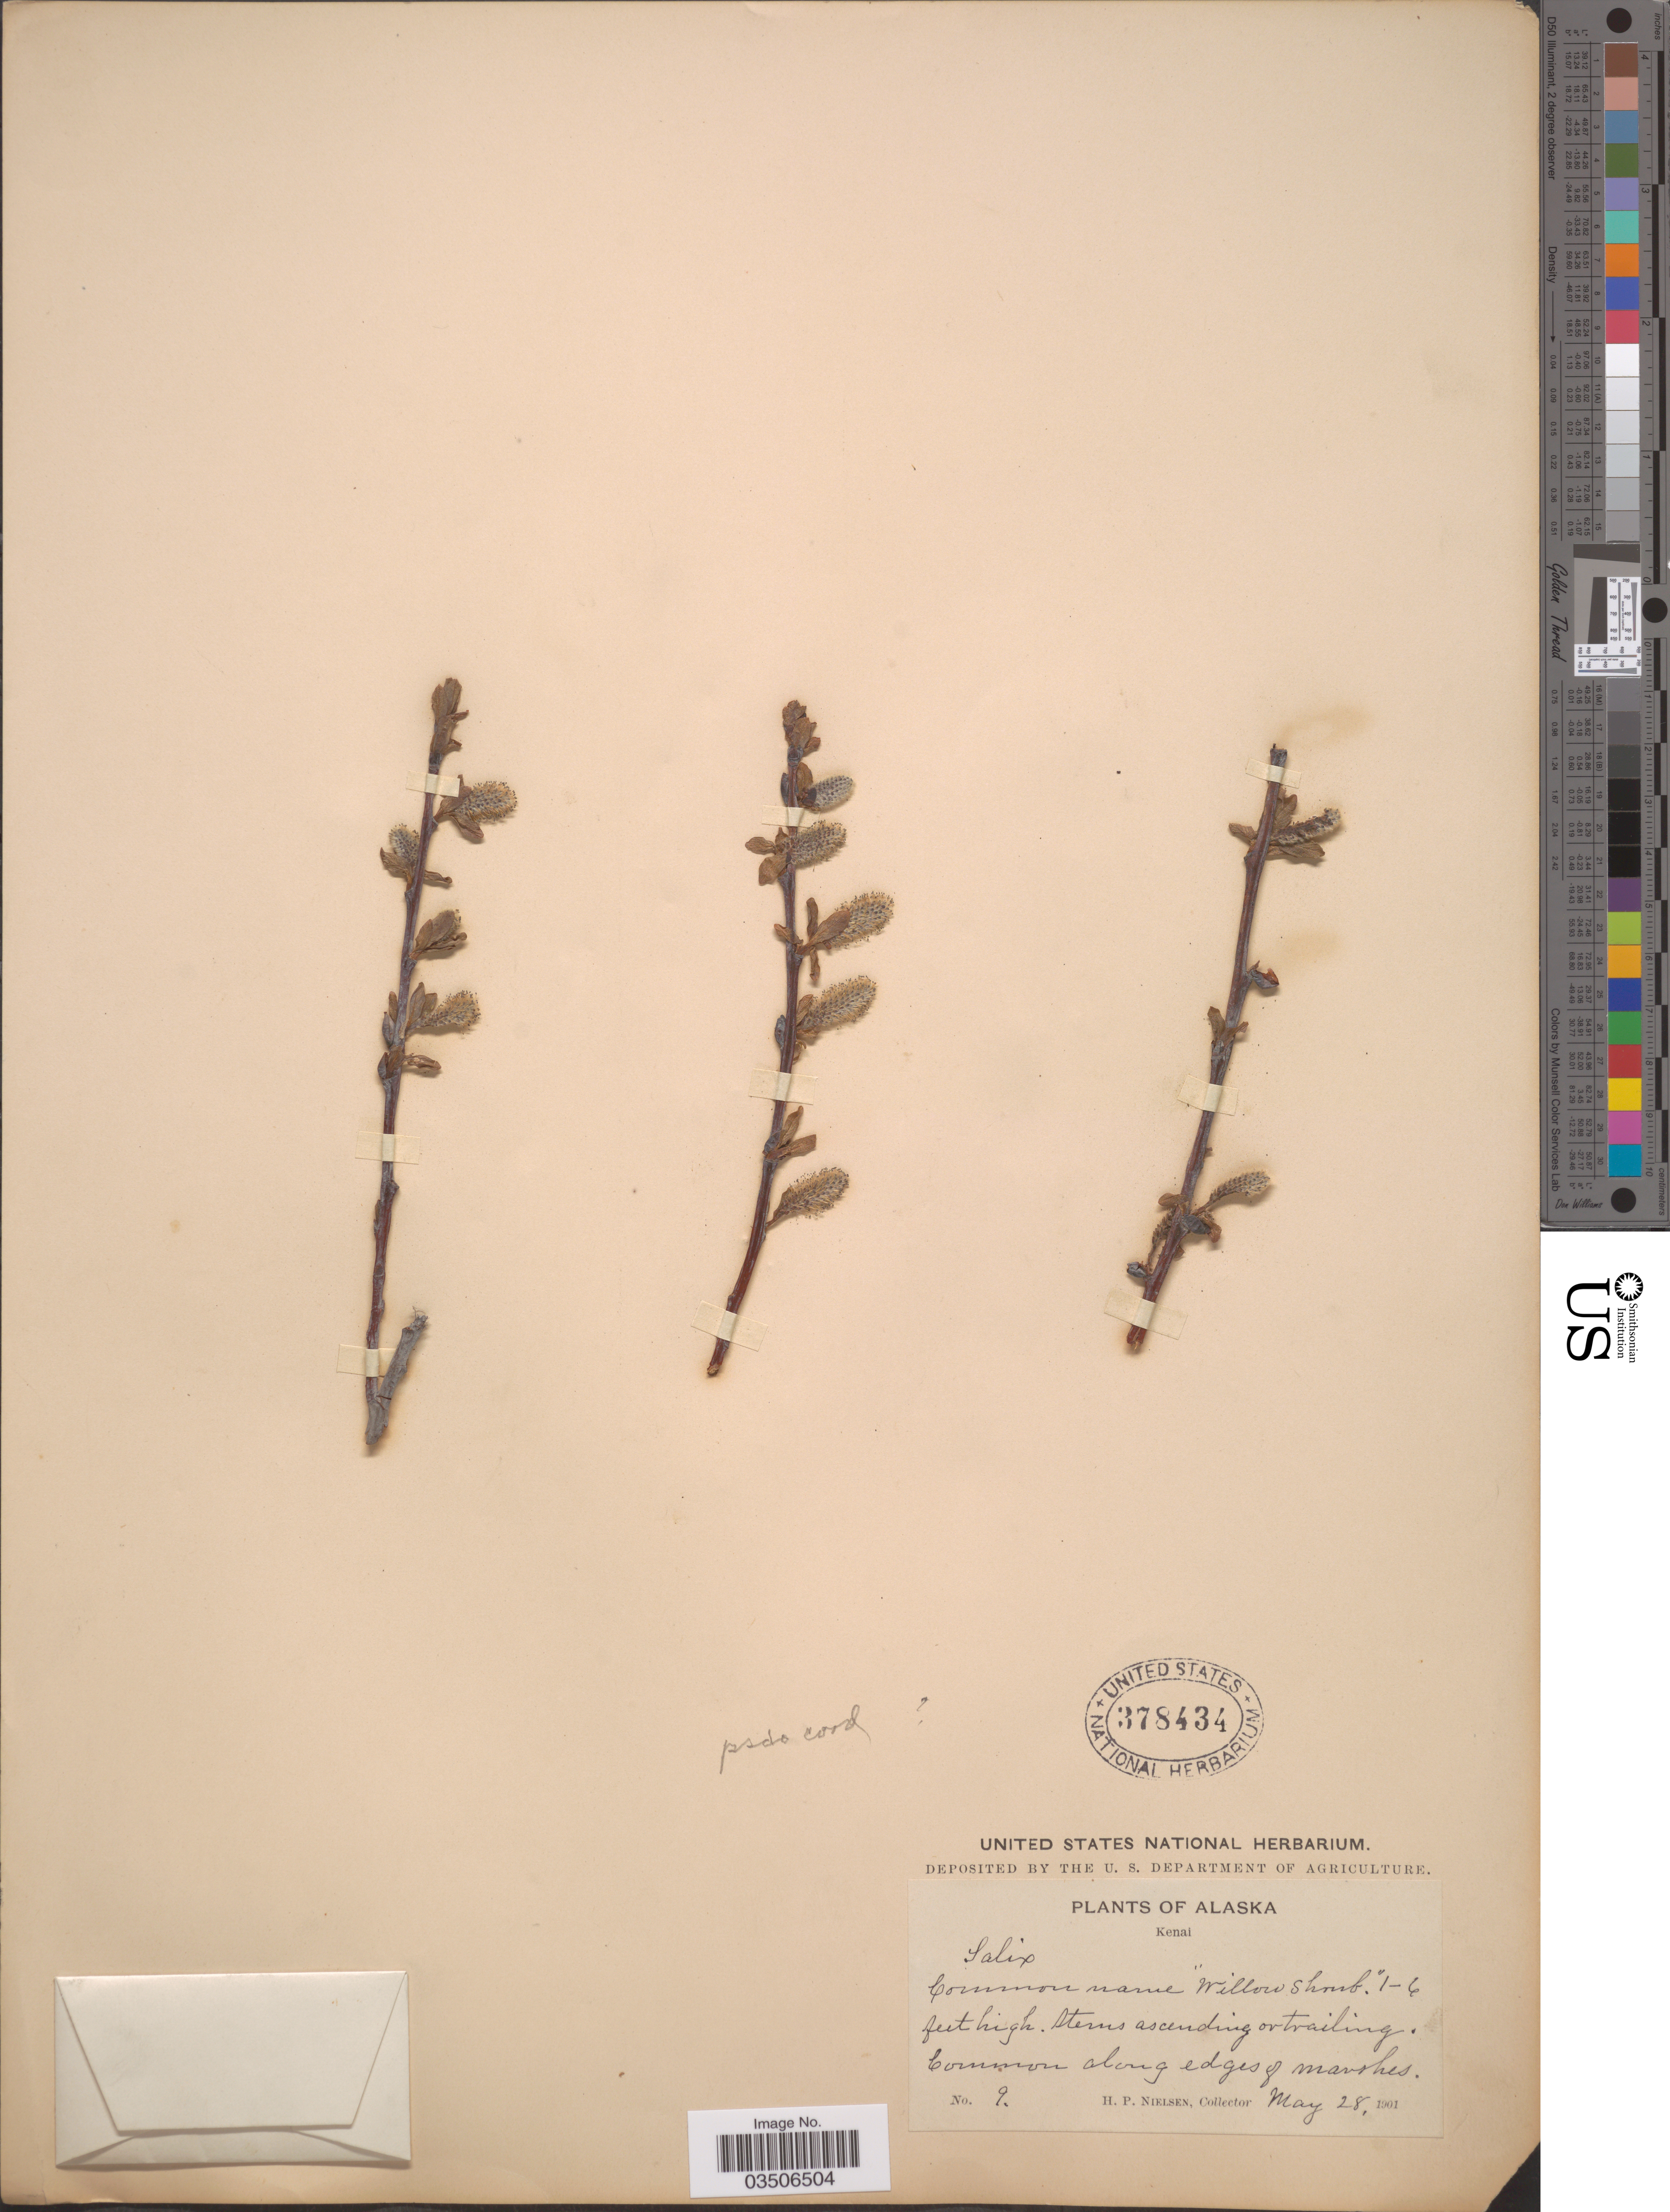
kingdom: Plantae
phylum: Tracheophyta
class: Magnoliopsida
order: Malpighiales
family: Salicaceae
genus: Salix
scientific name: Salix cordata x S. sericea Marshall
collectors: H. P. Nielsen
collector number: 9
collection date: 1901-05-28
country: United States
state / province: Alaska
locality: Kenai.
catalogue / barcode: US 378434